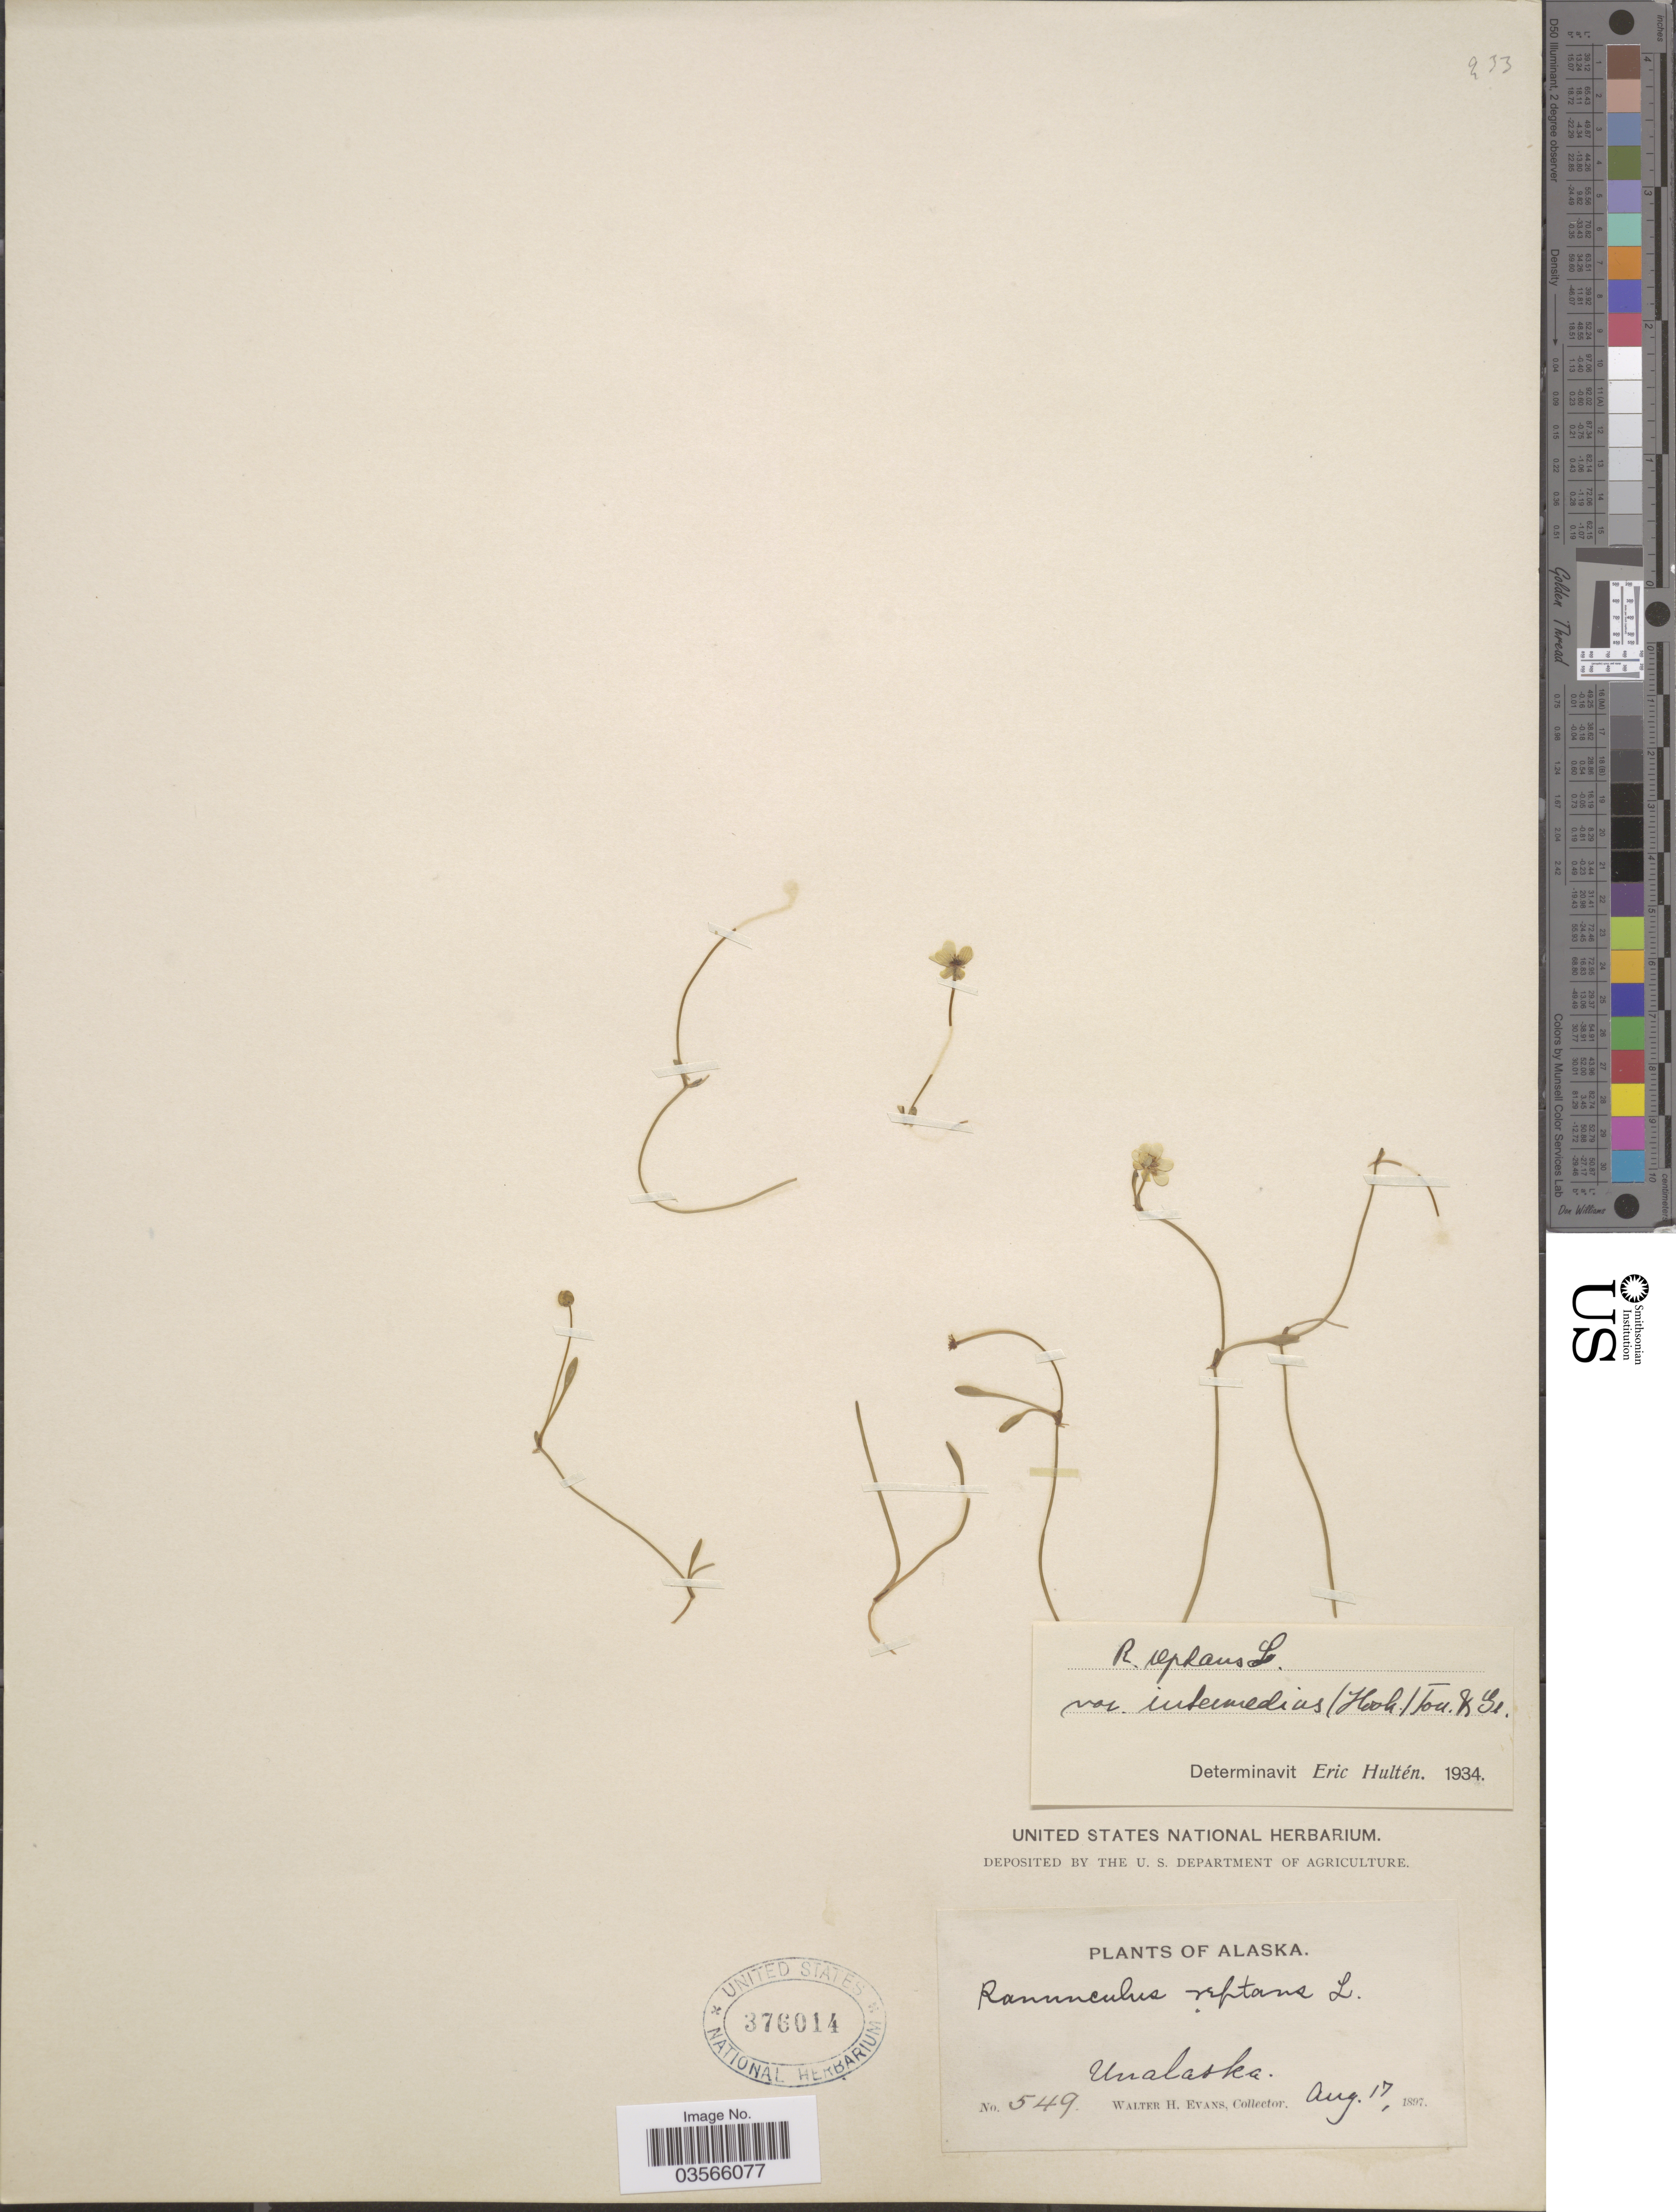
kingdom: Plantae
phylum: Tracheophyta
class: Magnoliopsida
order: Ranunculales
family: Ranunculaceae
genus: Ranunculus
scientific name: Ranunculus flammula var. filiformis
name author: (Michx.) Hook.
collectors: W. H. Evans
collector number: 549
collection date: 1897-08-17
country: United States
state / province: Alaska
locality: Unalaska.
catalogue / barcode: US 376014